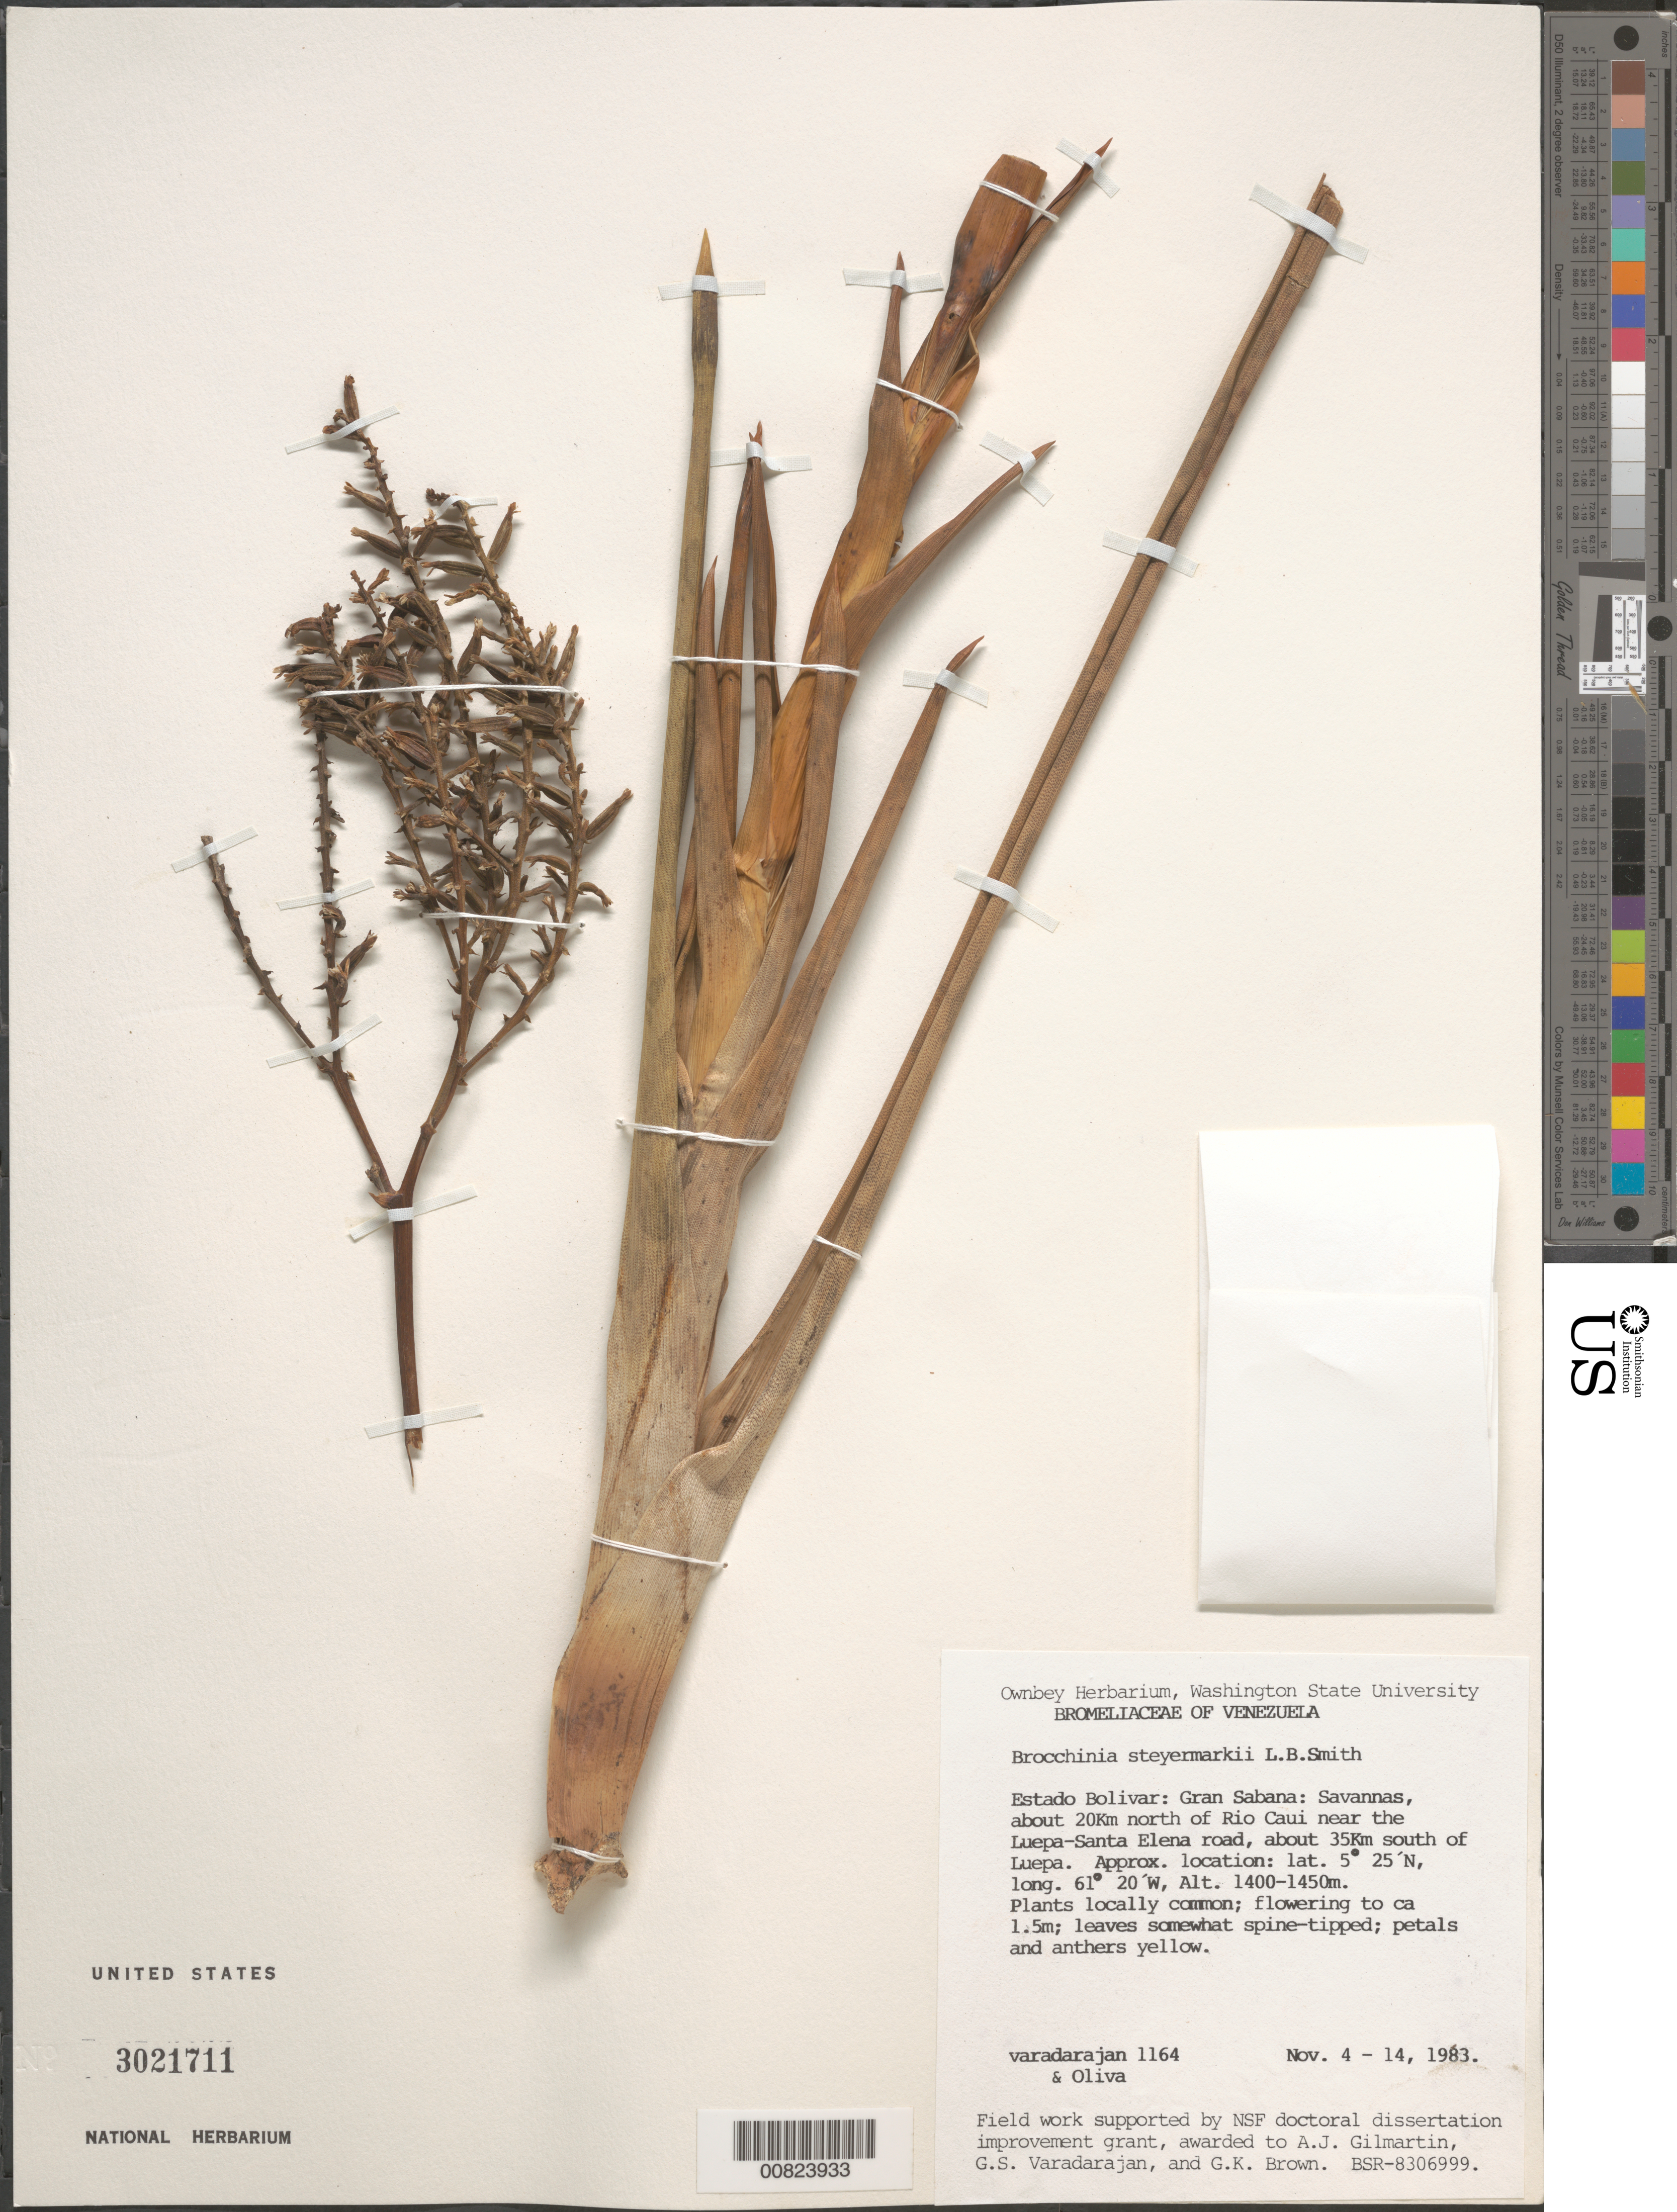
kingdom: Plantae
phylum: Tracheophyta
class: Liliopsida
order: Poales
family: Bromeliaceae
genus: Brocchinia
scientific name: Brocchinia steyermarkii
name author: L.B. Sm.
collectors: G. S. Varadarajan & -. Oliva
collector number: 1164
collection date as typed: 4-Nov-83 to 14-Nov-83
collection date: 1983-11-04/1983-11-14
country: Venezuela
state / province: Bolívar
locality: Gran Sabana, about 20km N of Río Caui near the Luepa-Santa Elena road, about 35km S of Luepa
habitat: Savanna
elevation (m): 1400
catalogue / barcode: US 3021711